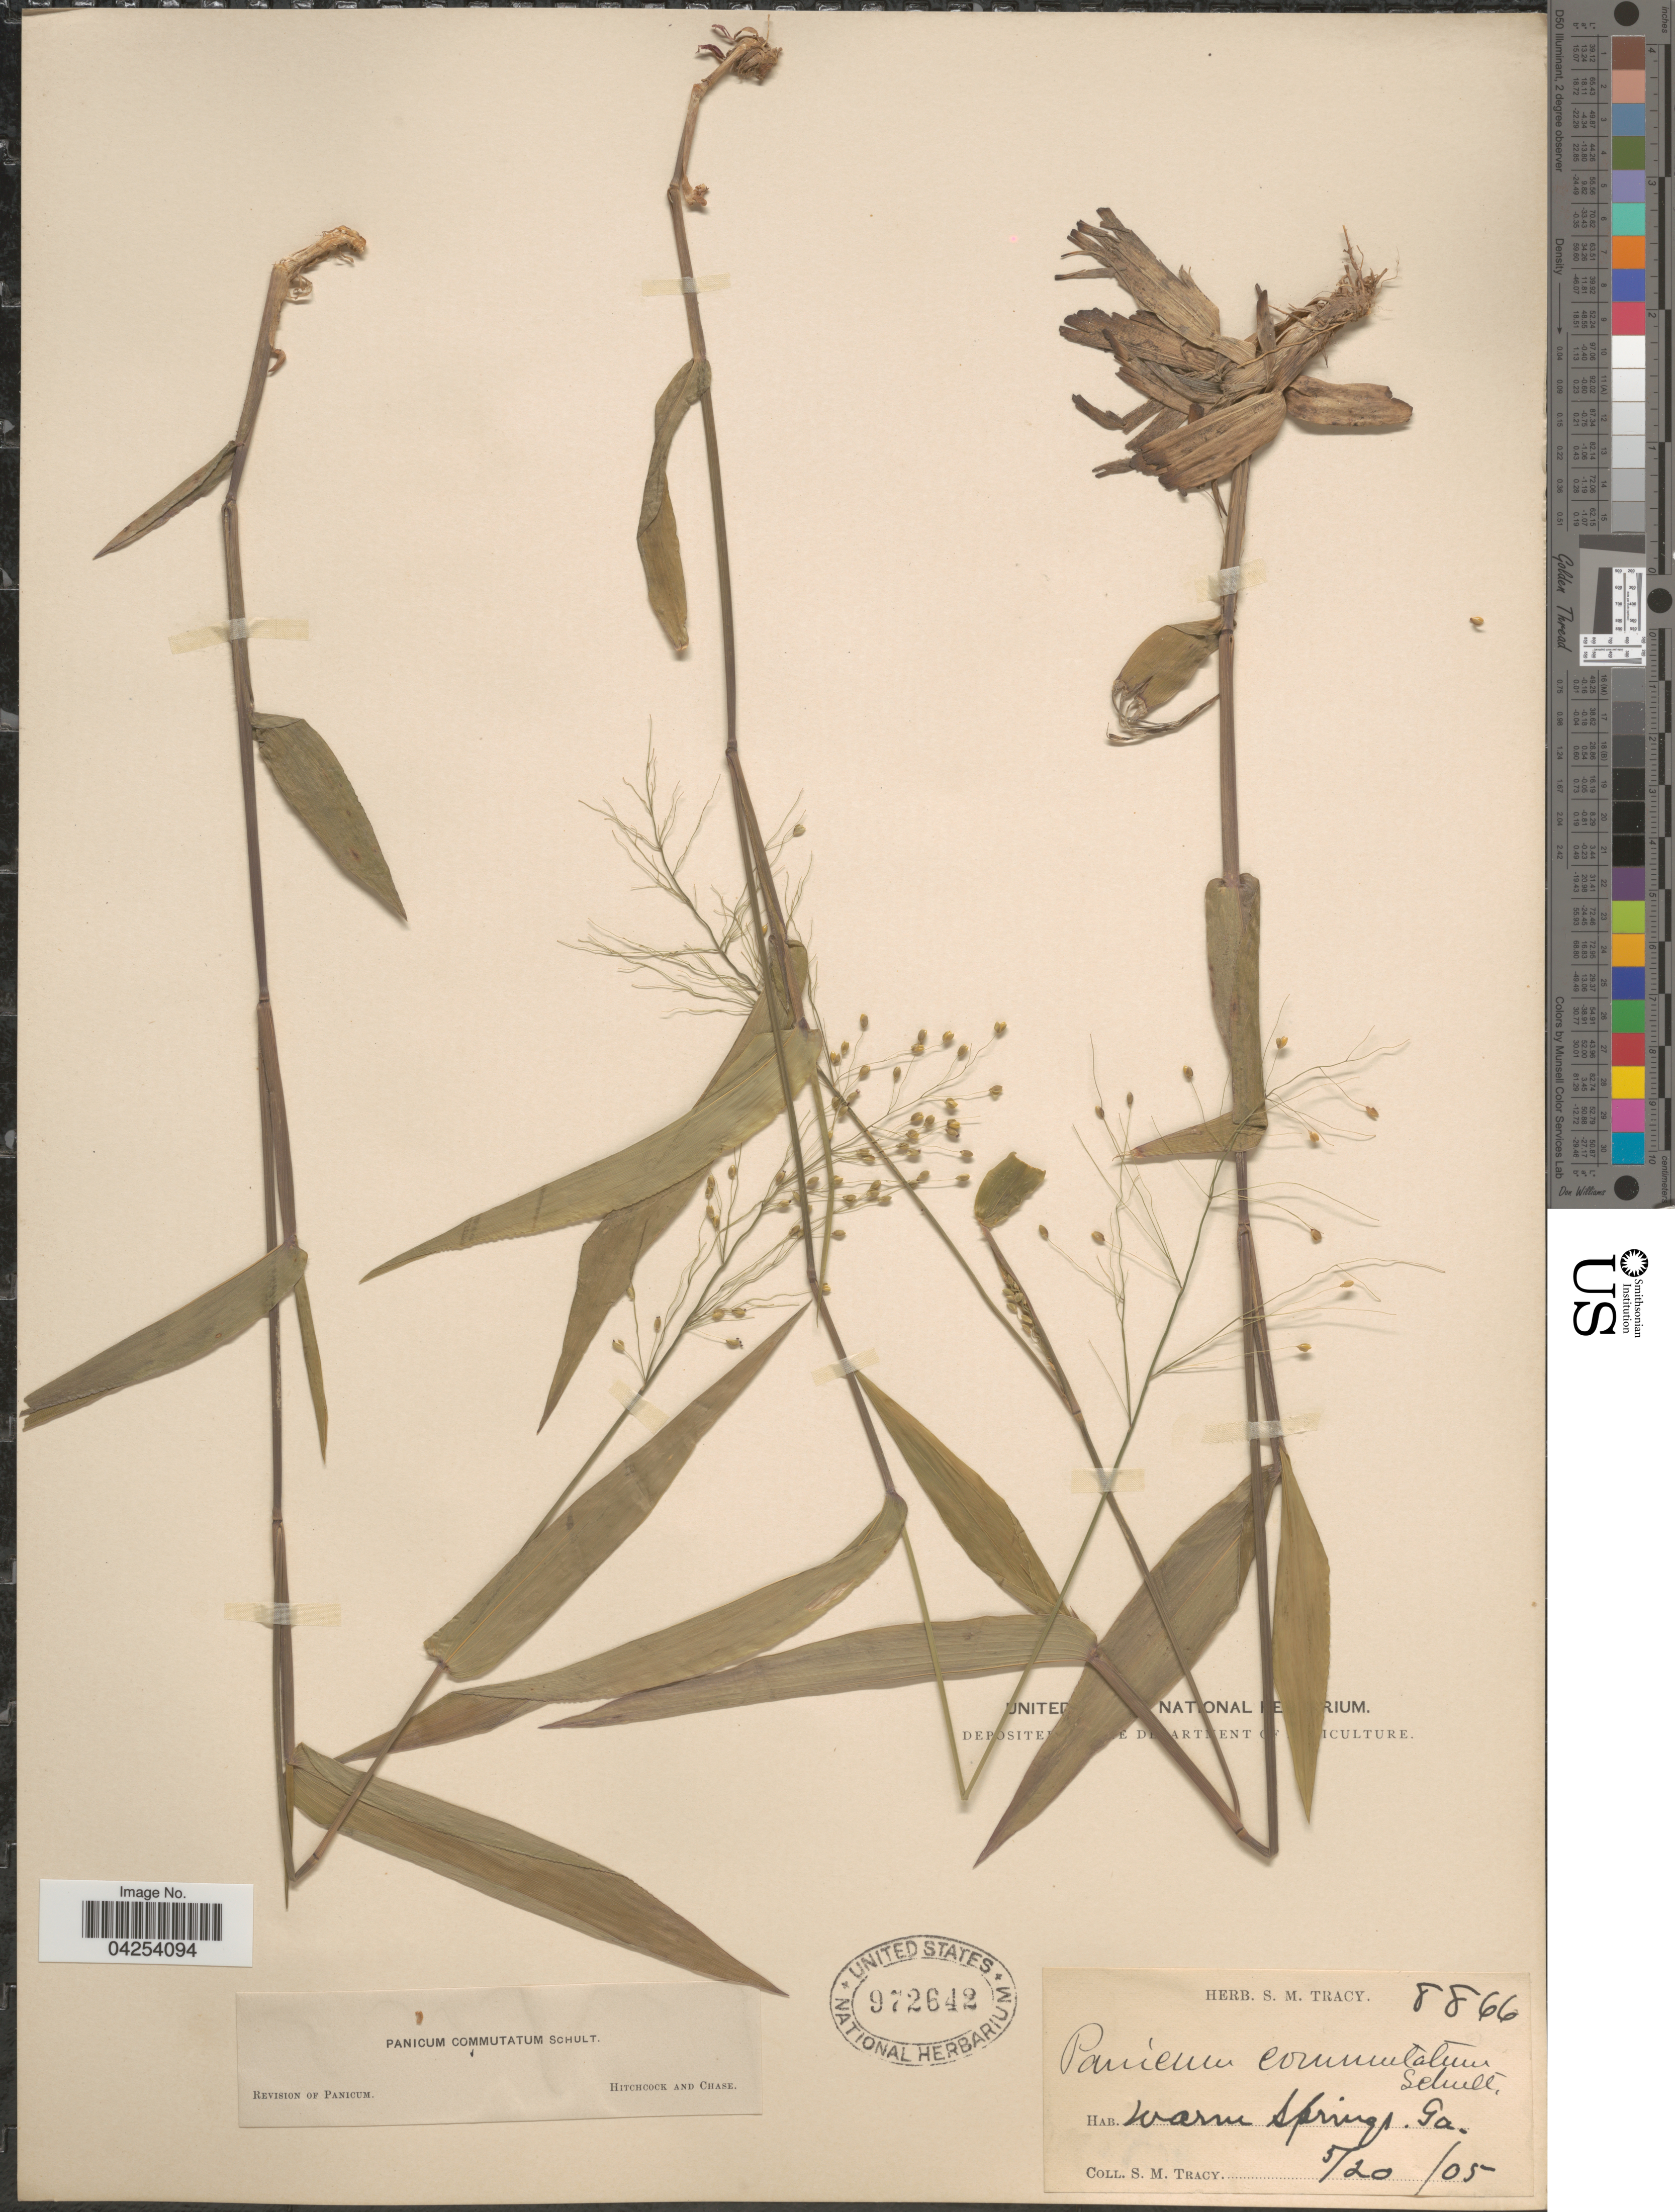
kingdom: Plantae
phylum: Tracheophyta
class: Liliopsida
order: Poales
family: Poaceae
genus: Dichanthelium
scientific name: Dichanthelium commutatum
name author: (Schult.) Gould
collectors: S. M. Tracy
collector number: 8866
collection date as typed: Transcribed d/m/y: 20/5/5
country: United States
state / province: Georgia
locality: Warm Springs.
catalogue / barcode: US 972642